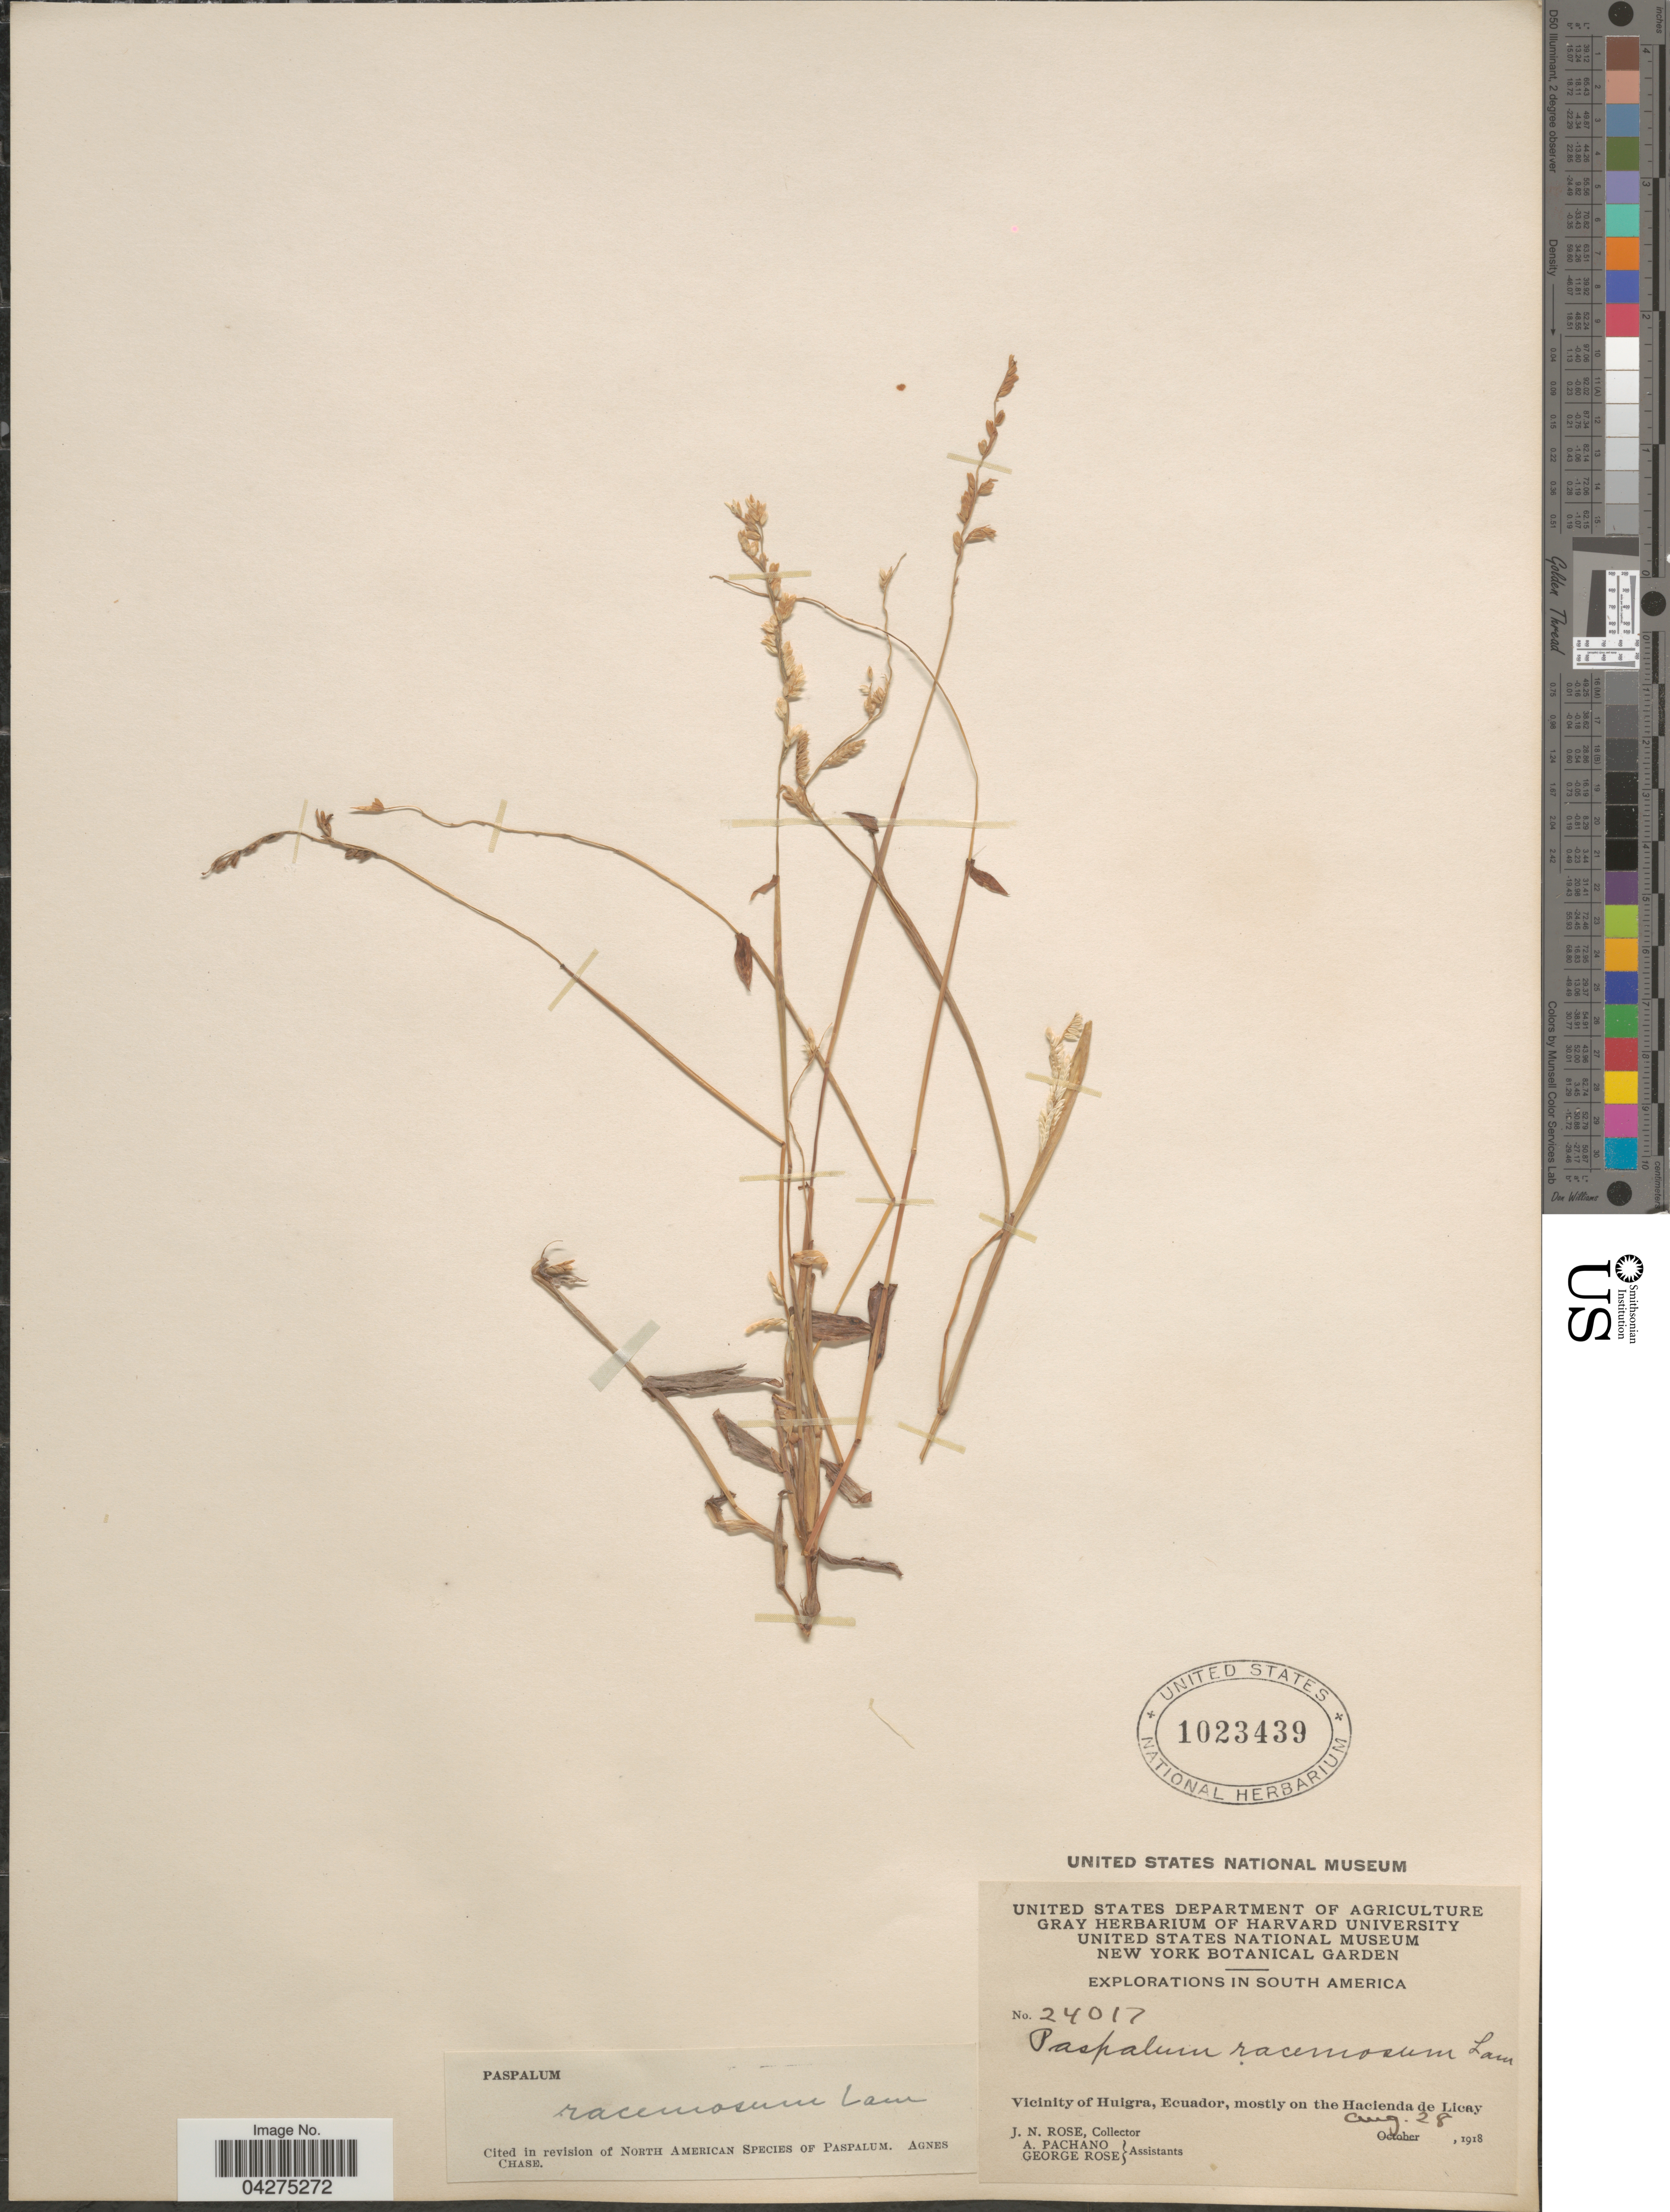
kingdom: Plantae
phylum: Tracheophyta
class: Liliopsida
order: Poales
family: Poaceae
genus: Paspalum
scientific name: Paspalum racemosum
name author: Lam.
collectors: J. N. Rose, A. Pachano & G. Rose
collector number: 24017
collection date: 1918-08-28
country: Ecuador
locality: Explorations in South America. Vicinity of Huigra, mostly on the Hacienda de Licay.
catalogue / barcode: US 1023439